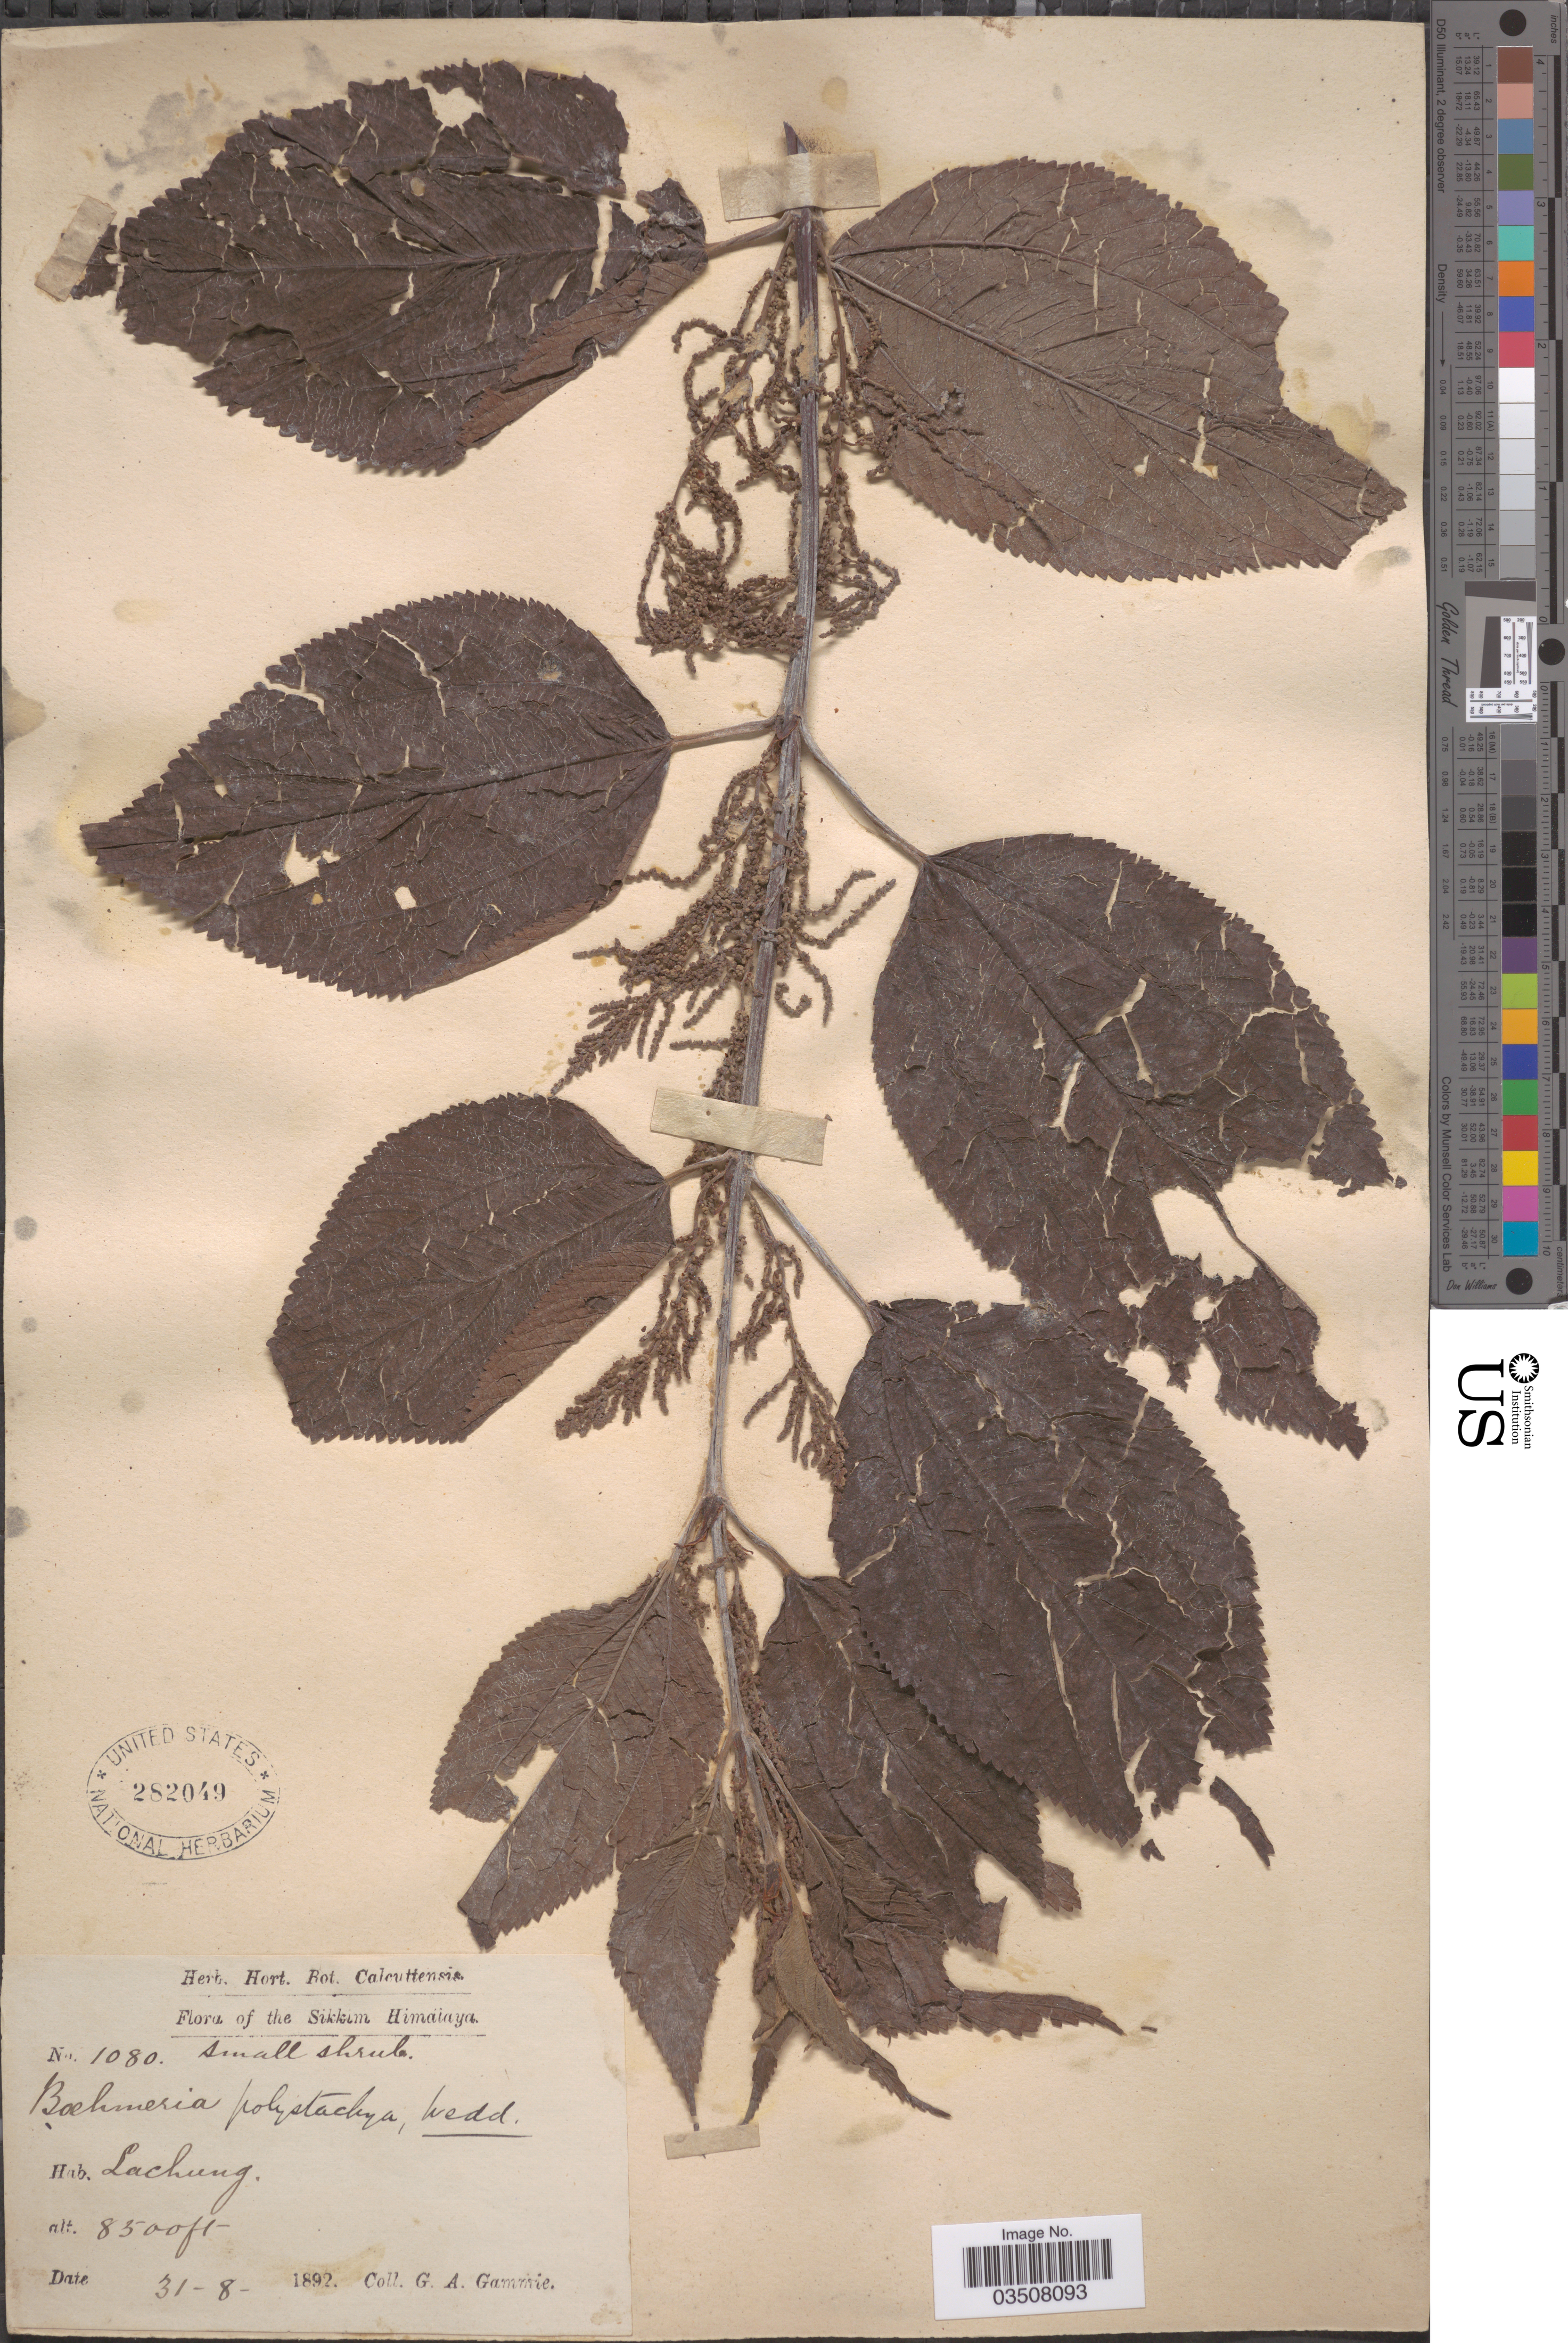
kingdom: Plantae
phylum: Tracheophyta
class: Magnoliopsida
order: Rosales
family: Urticaceae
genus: Boehmeria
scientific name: Boehmeria polystachya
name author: Wedd.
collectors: G. Gammie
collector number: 1080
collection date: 1892-08-31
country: India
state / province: Sikkim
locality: The Sikkim Himalaya. Lachung.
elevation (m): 2591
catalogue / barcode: US 282049